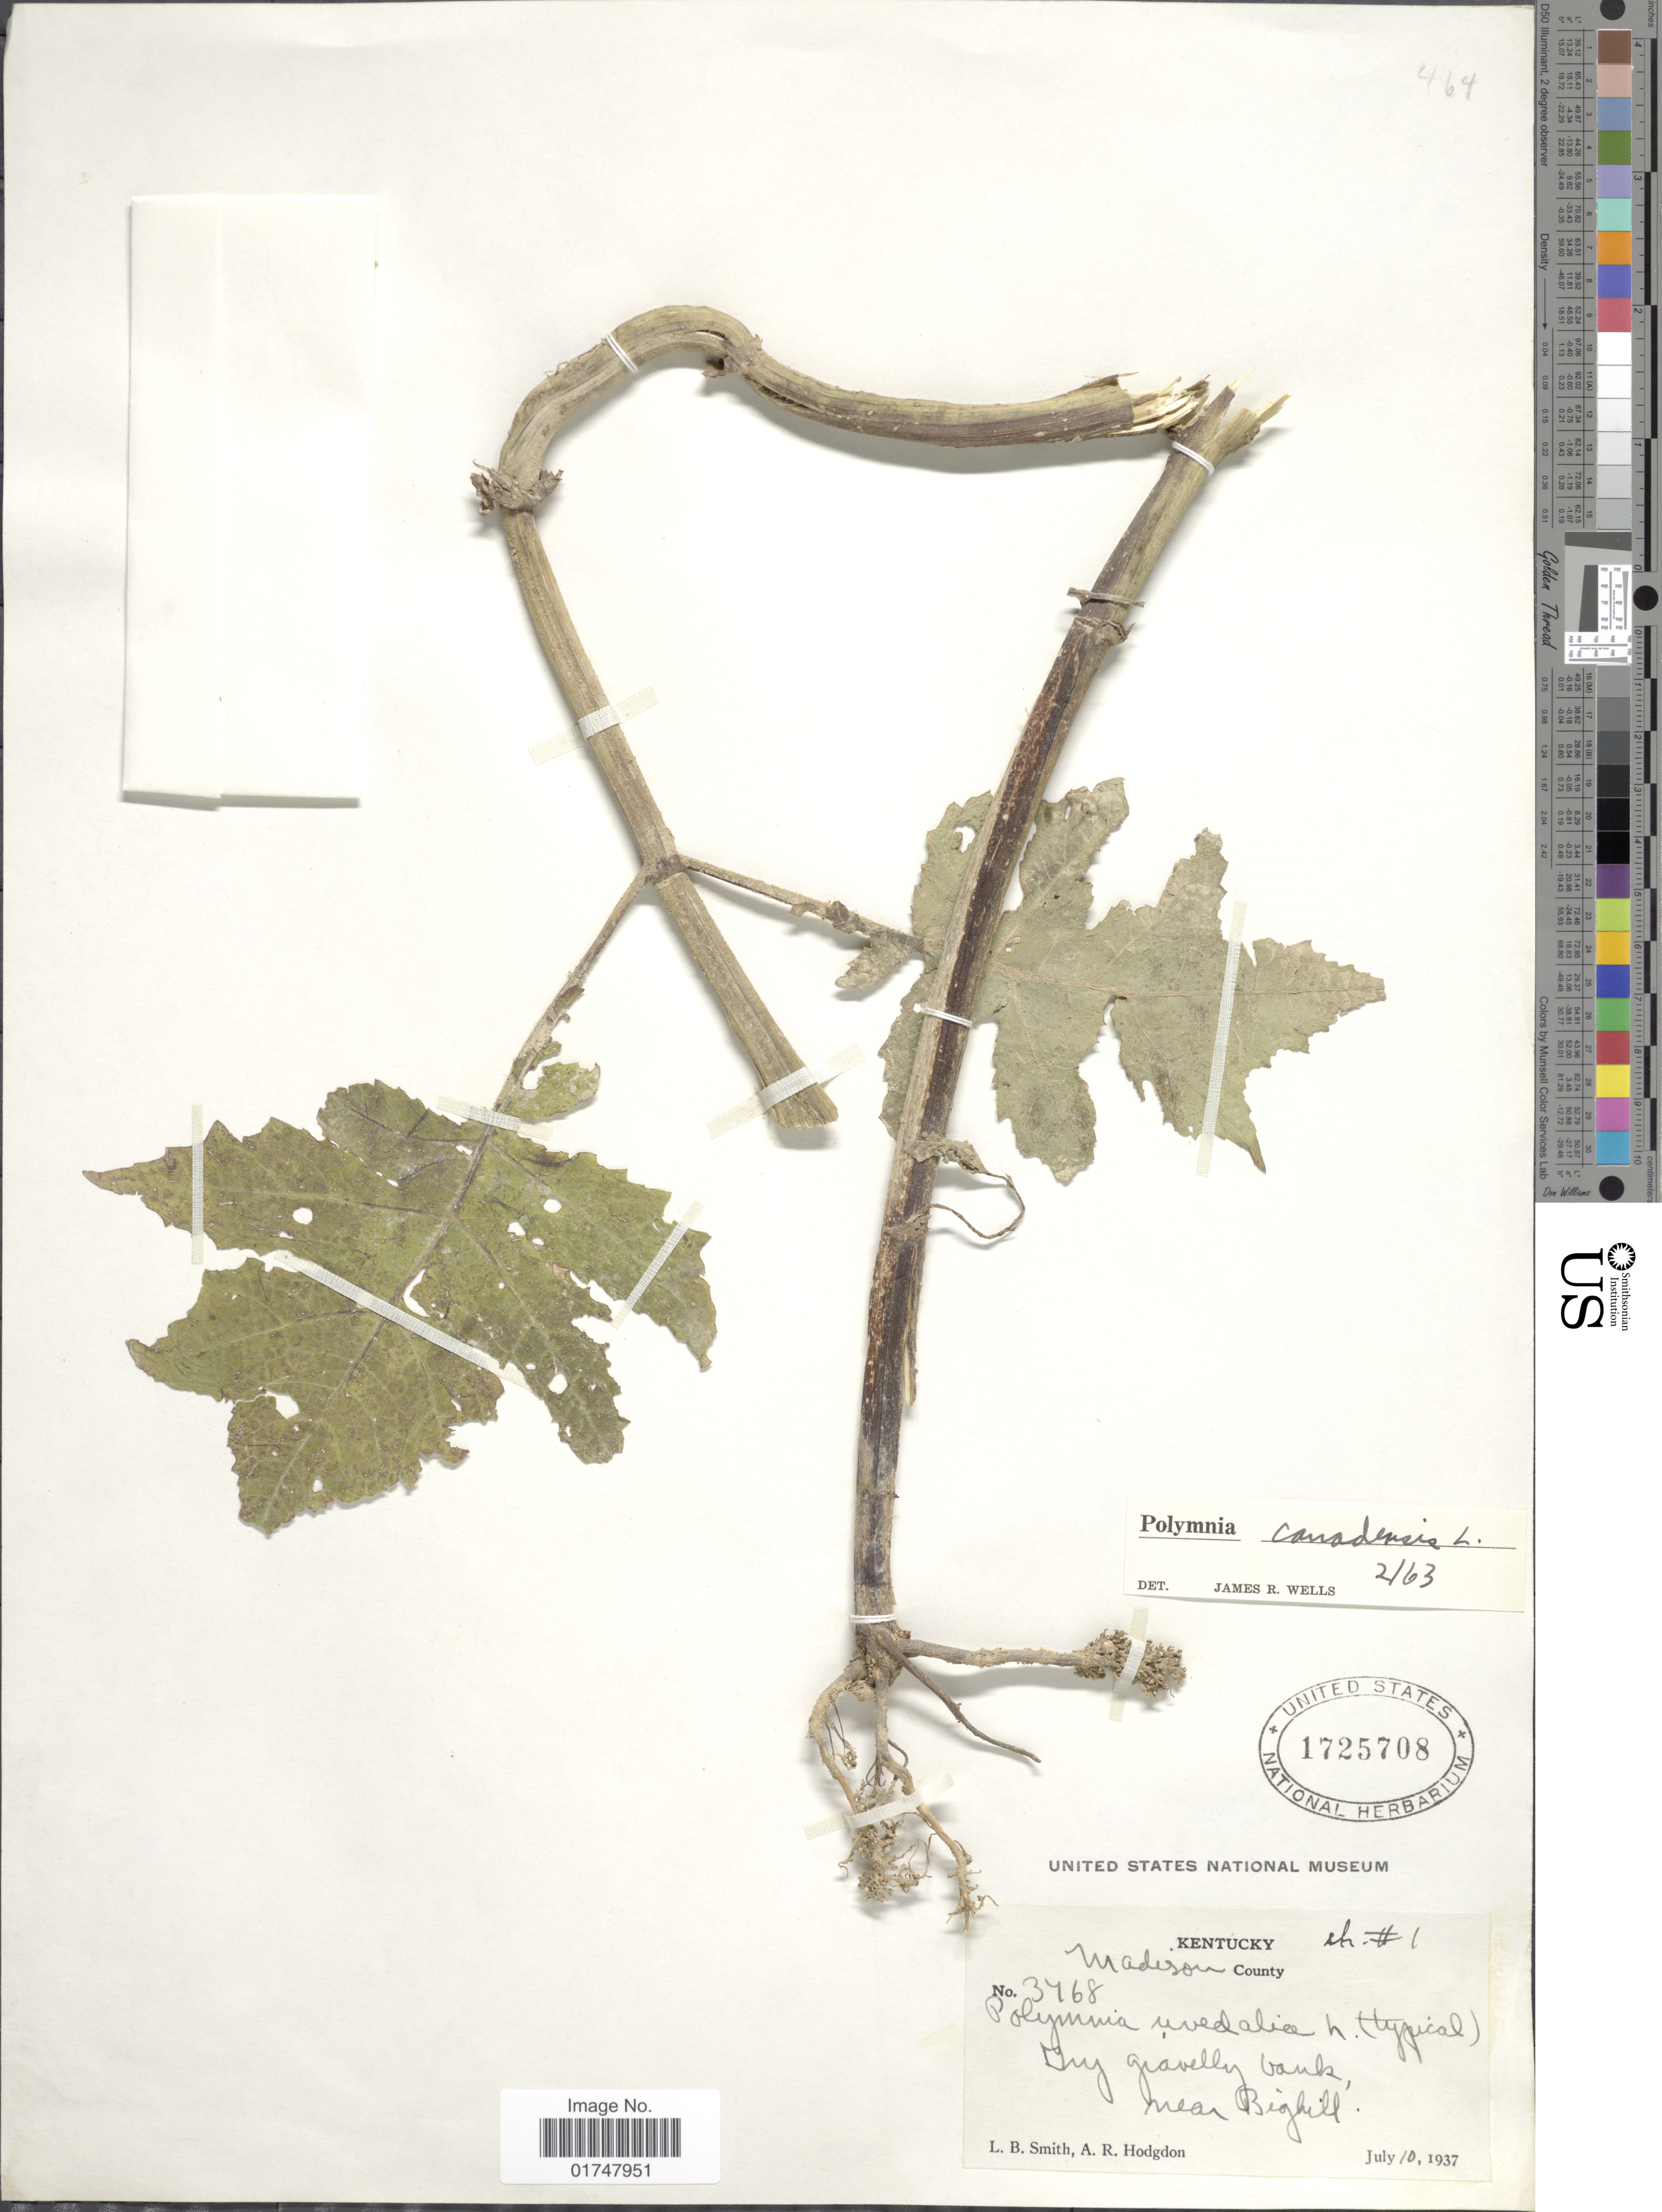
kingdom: Plantae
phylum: Tracheophyta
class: Magnoliopsida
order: Asterales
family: Asteraceae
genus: Polymnia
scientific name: Polymnia canadensis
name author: L.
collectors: L. Smith & A. R. Hodgdon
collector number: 3468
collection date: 1937-07-10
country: United States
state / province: Kentucky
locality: In gravelly bank, bear Bighill, Madison County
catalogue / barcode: US 1725708